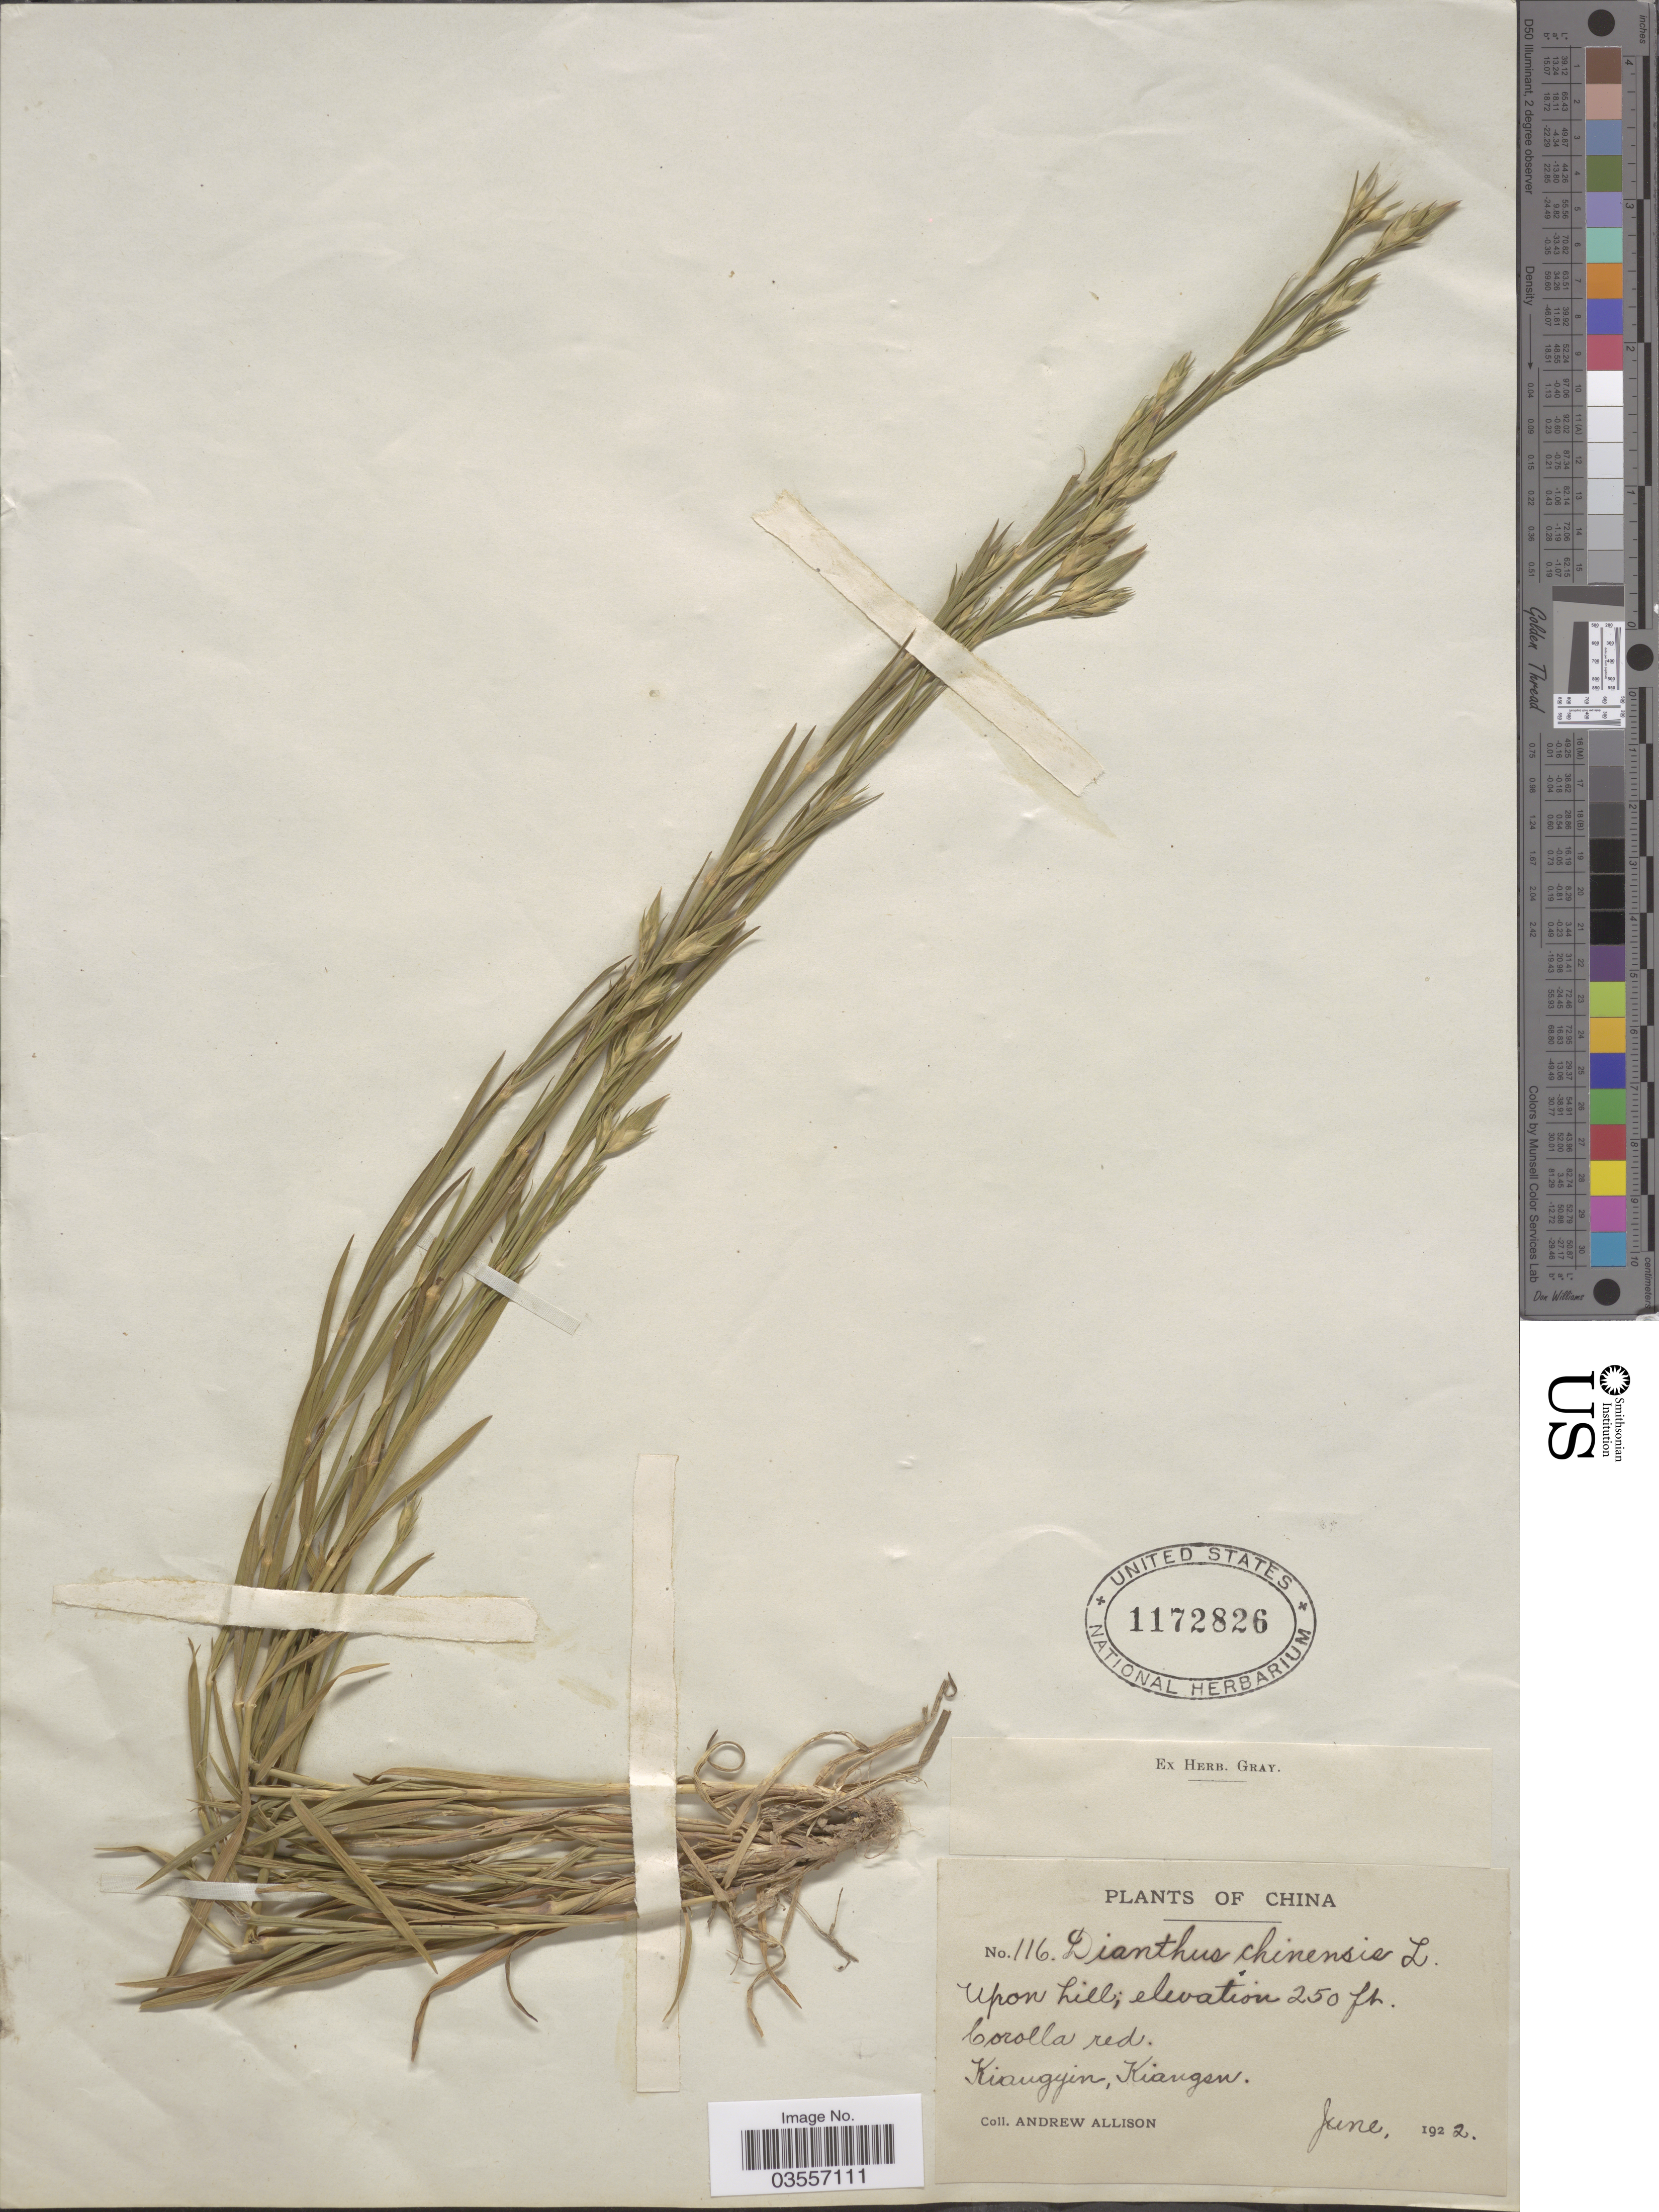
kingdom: Plantae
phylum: Tracheophyta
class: Magnoliopsida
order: Caryophyllales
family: Caryophyllaceae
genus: Dianthus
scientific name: Dianthus chinensis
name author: L.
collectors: A. Allison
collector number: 116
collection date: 1922-06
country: China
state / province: Jiangsu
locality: Kiangyin, Kiangsu.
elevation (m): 76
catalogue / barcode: US 1172826